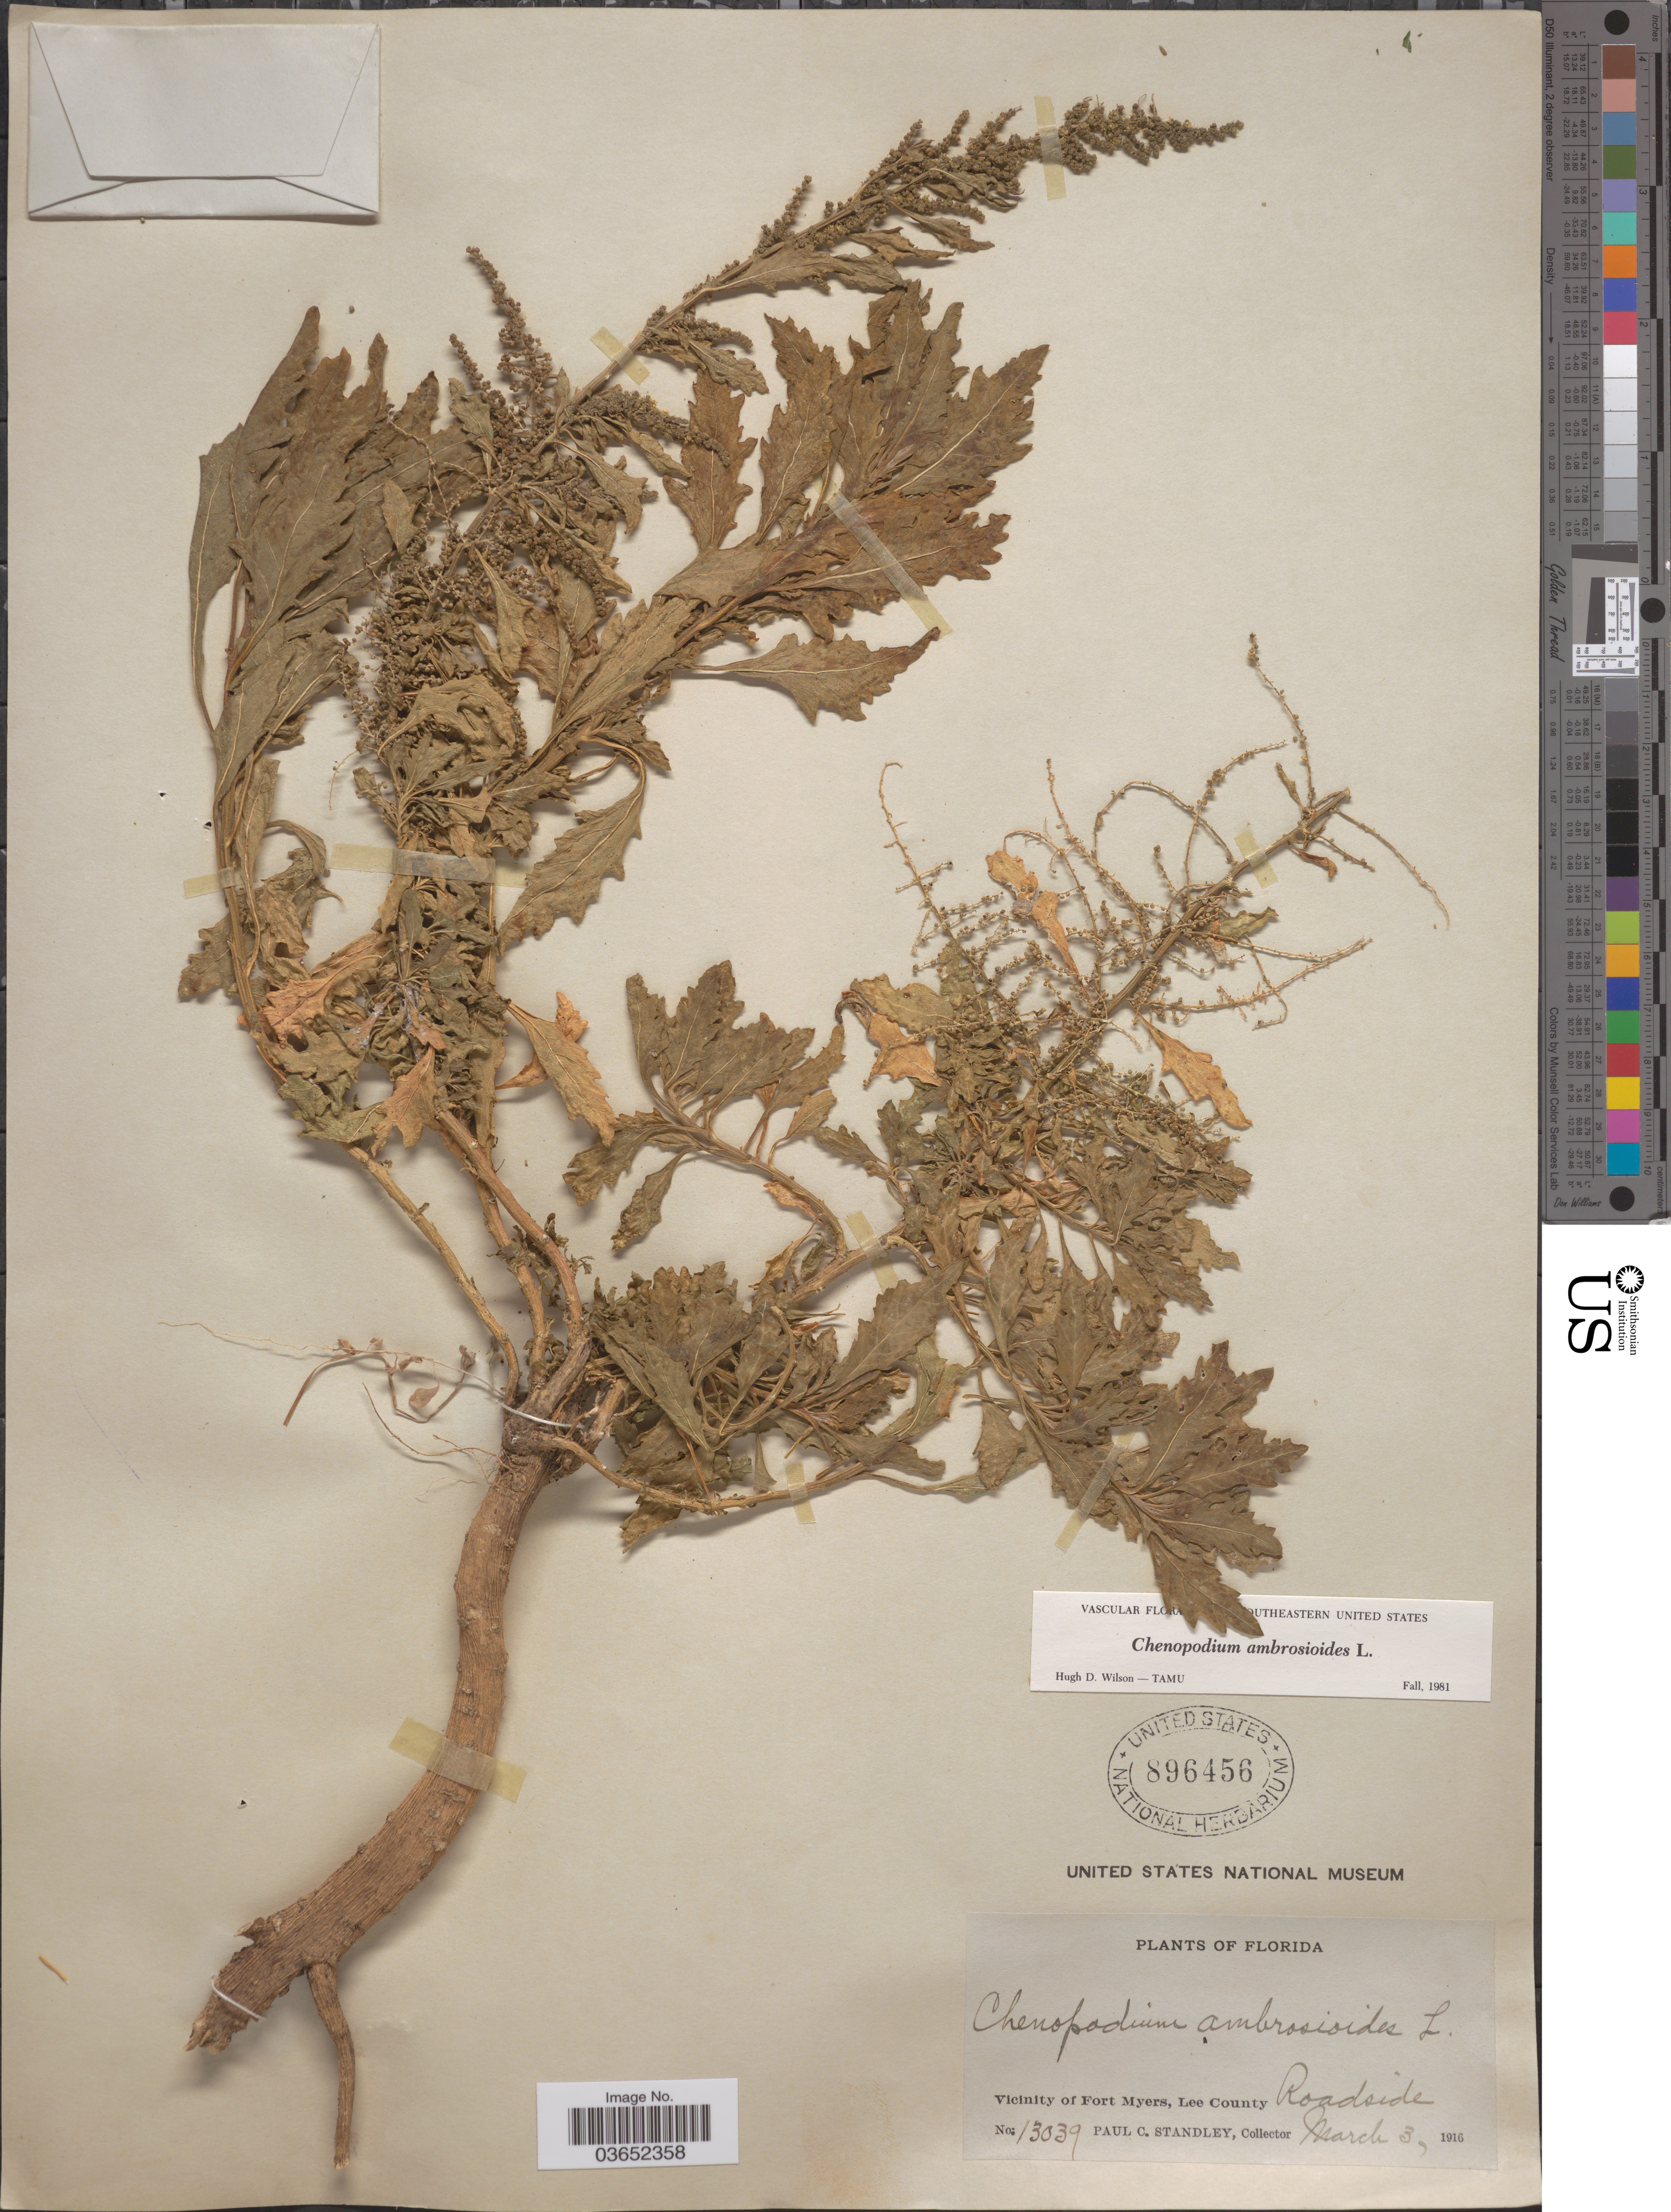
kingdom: Plantae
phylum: Tracheophyta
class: Magnoliopsida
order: Caryophyllales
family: Amaranthaceae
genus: Chenopodium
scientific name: Chenopodium ambrosioides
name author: L.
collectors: P. C. Standley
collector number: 13039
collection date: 1916-03-03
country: United States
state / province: Florida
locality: Vicinity of Fort Myers, Lee County. Roadside.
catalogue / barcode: US 896456